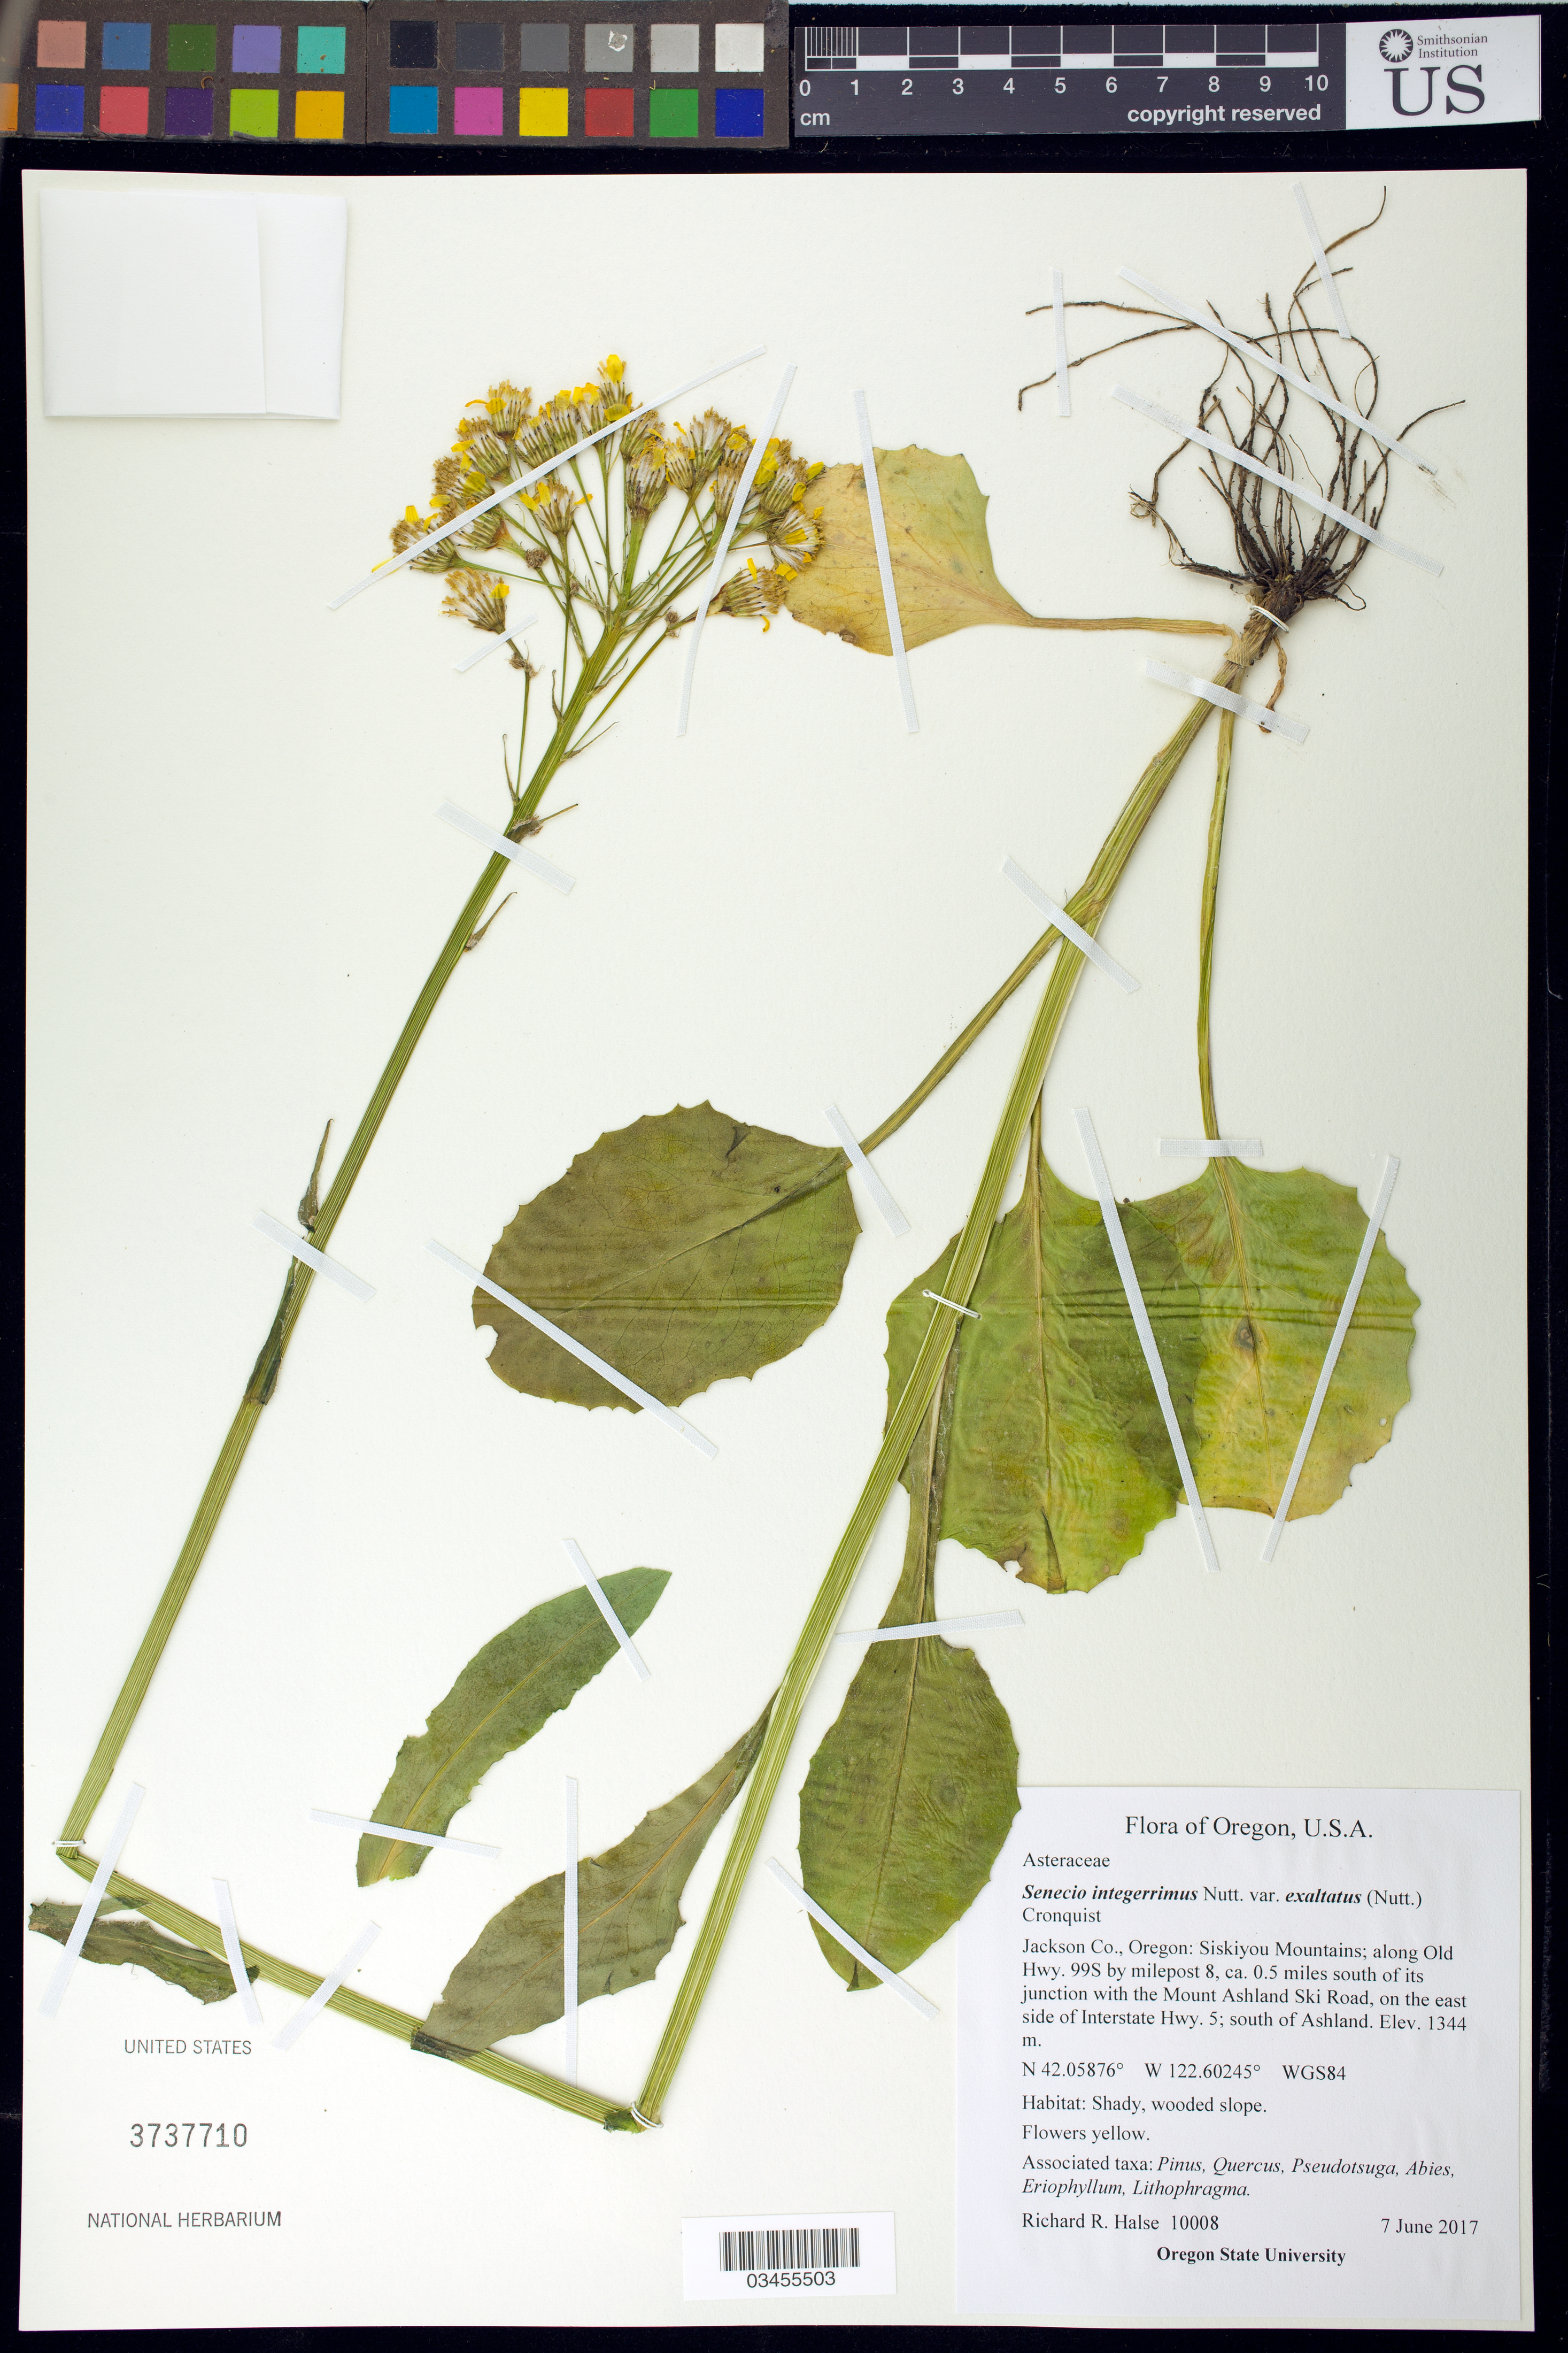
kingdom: Plantae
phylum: Tracheophyta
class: Magnoliopsida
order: Asterales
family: Asteraceae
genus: Senecio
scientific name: Senecio integerrimus var. exaltatus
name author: (Nutt.) Cronq.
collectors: R. Halse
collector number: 10008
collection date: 2017-06-07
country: United States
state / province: Oregon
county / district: Jackson Co.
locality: Siskiyou Mountains; along Old Hwy. 99S by milepost 8, ca. 0.5 miles south of its junction with Mount Ashland Ski Rd., on the east side of the Interstate Hwy; south of Ashland.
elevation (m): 1344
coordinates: N, W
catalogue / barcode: US 3737710